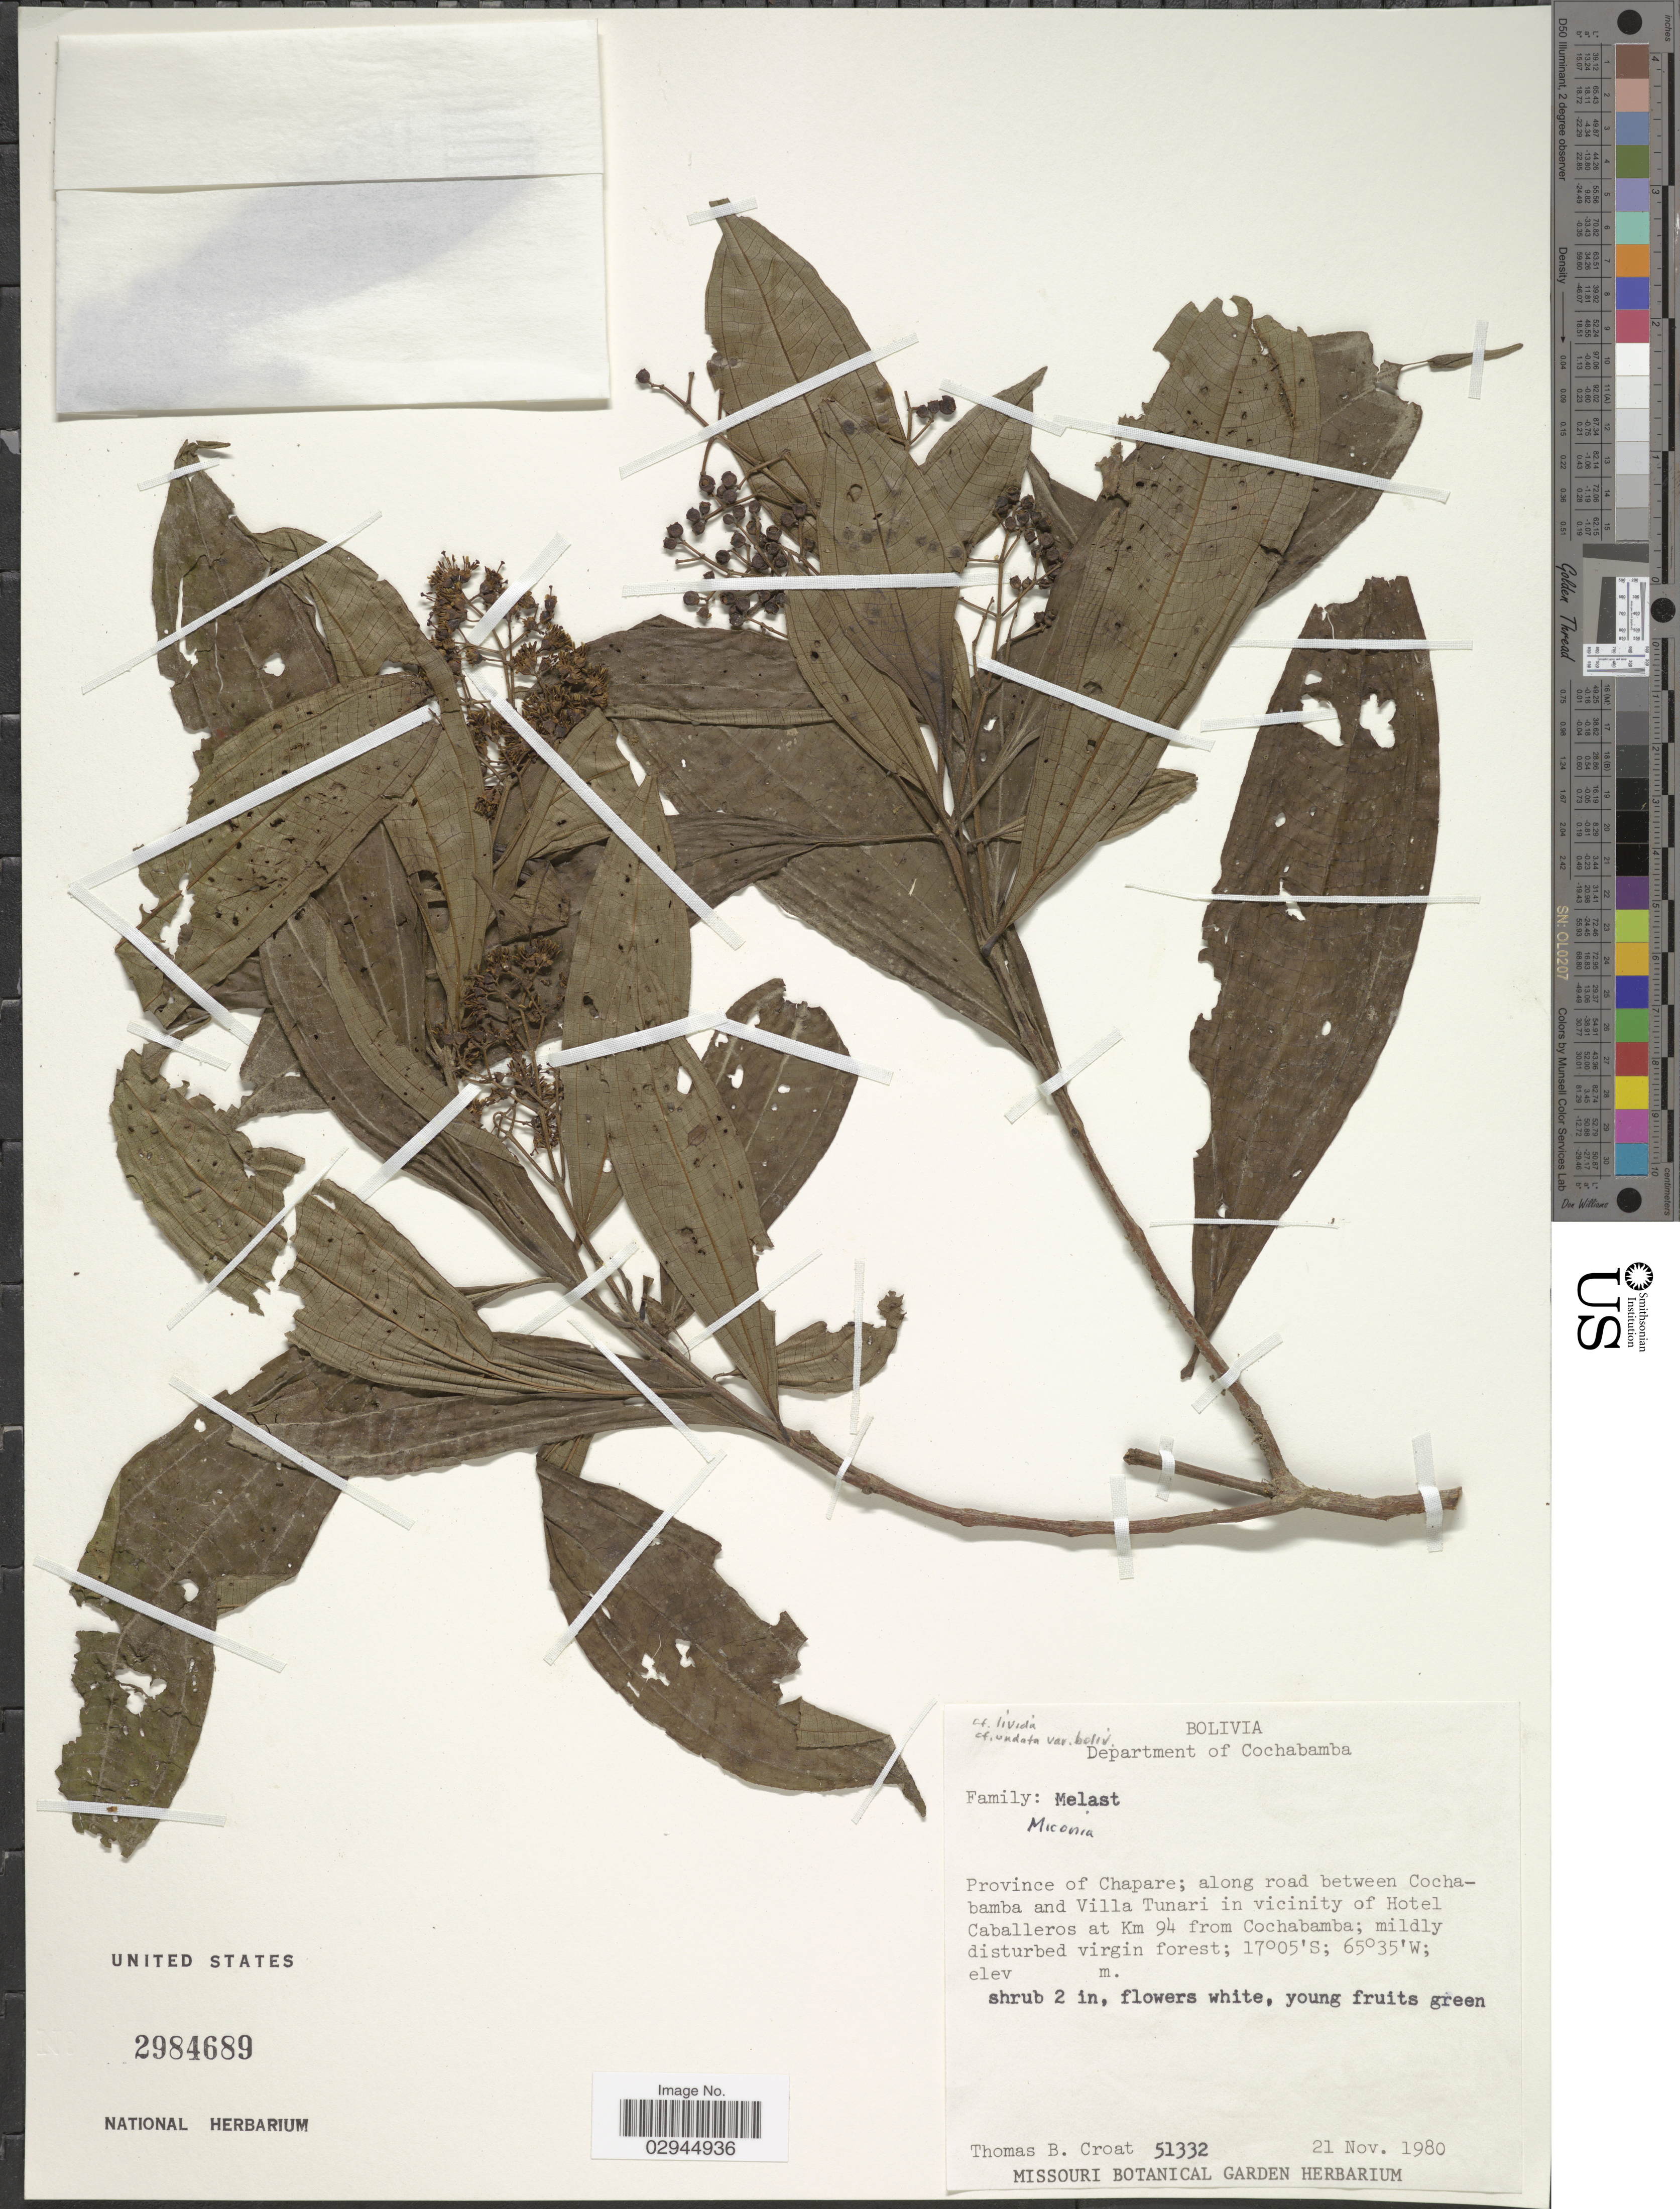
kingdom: Plantae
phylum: Tracheophyta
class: Magnoliopsida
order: Myrtales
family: Melastomataceae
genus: Miconia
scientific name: Miconia sp.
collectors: T. B. Croat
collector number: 51332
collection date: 1980-11-21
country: Bolivia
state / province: Cochabamba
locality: Department of Cochabamba. Province of Chapare; along road between Cochabamba and Villa Tunari in vicinity of Hotel Caballeros at Km 94 from Cochabamba.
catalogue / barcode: US 2984689